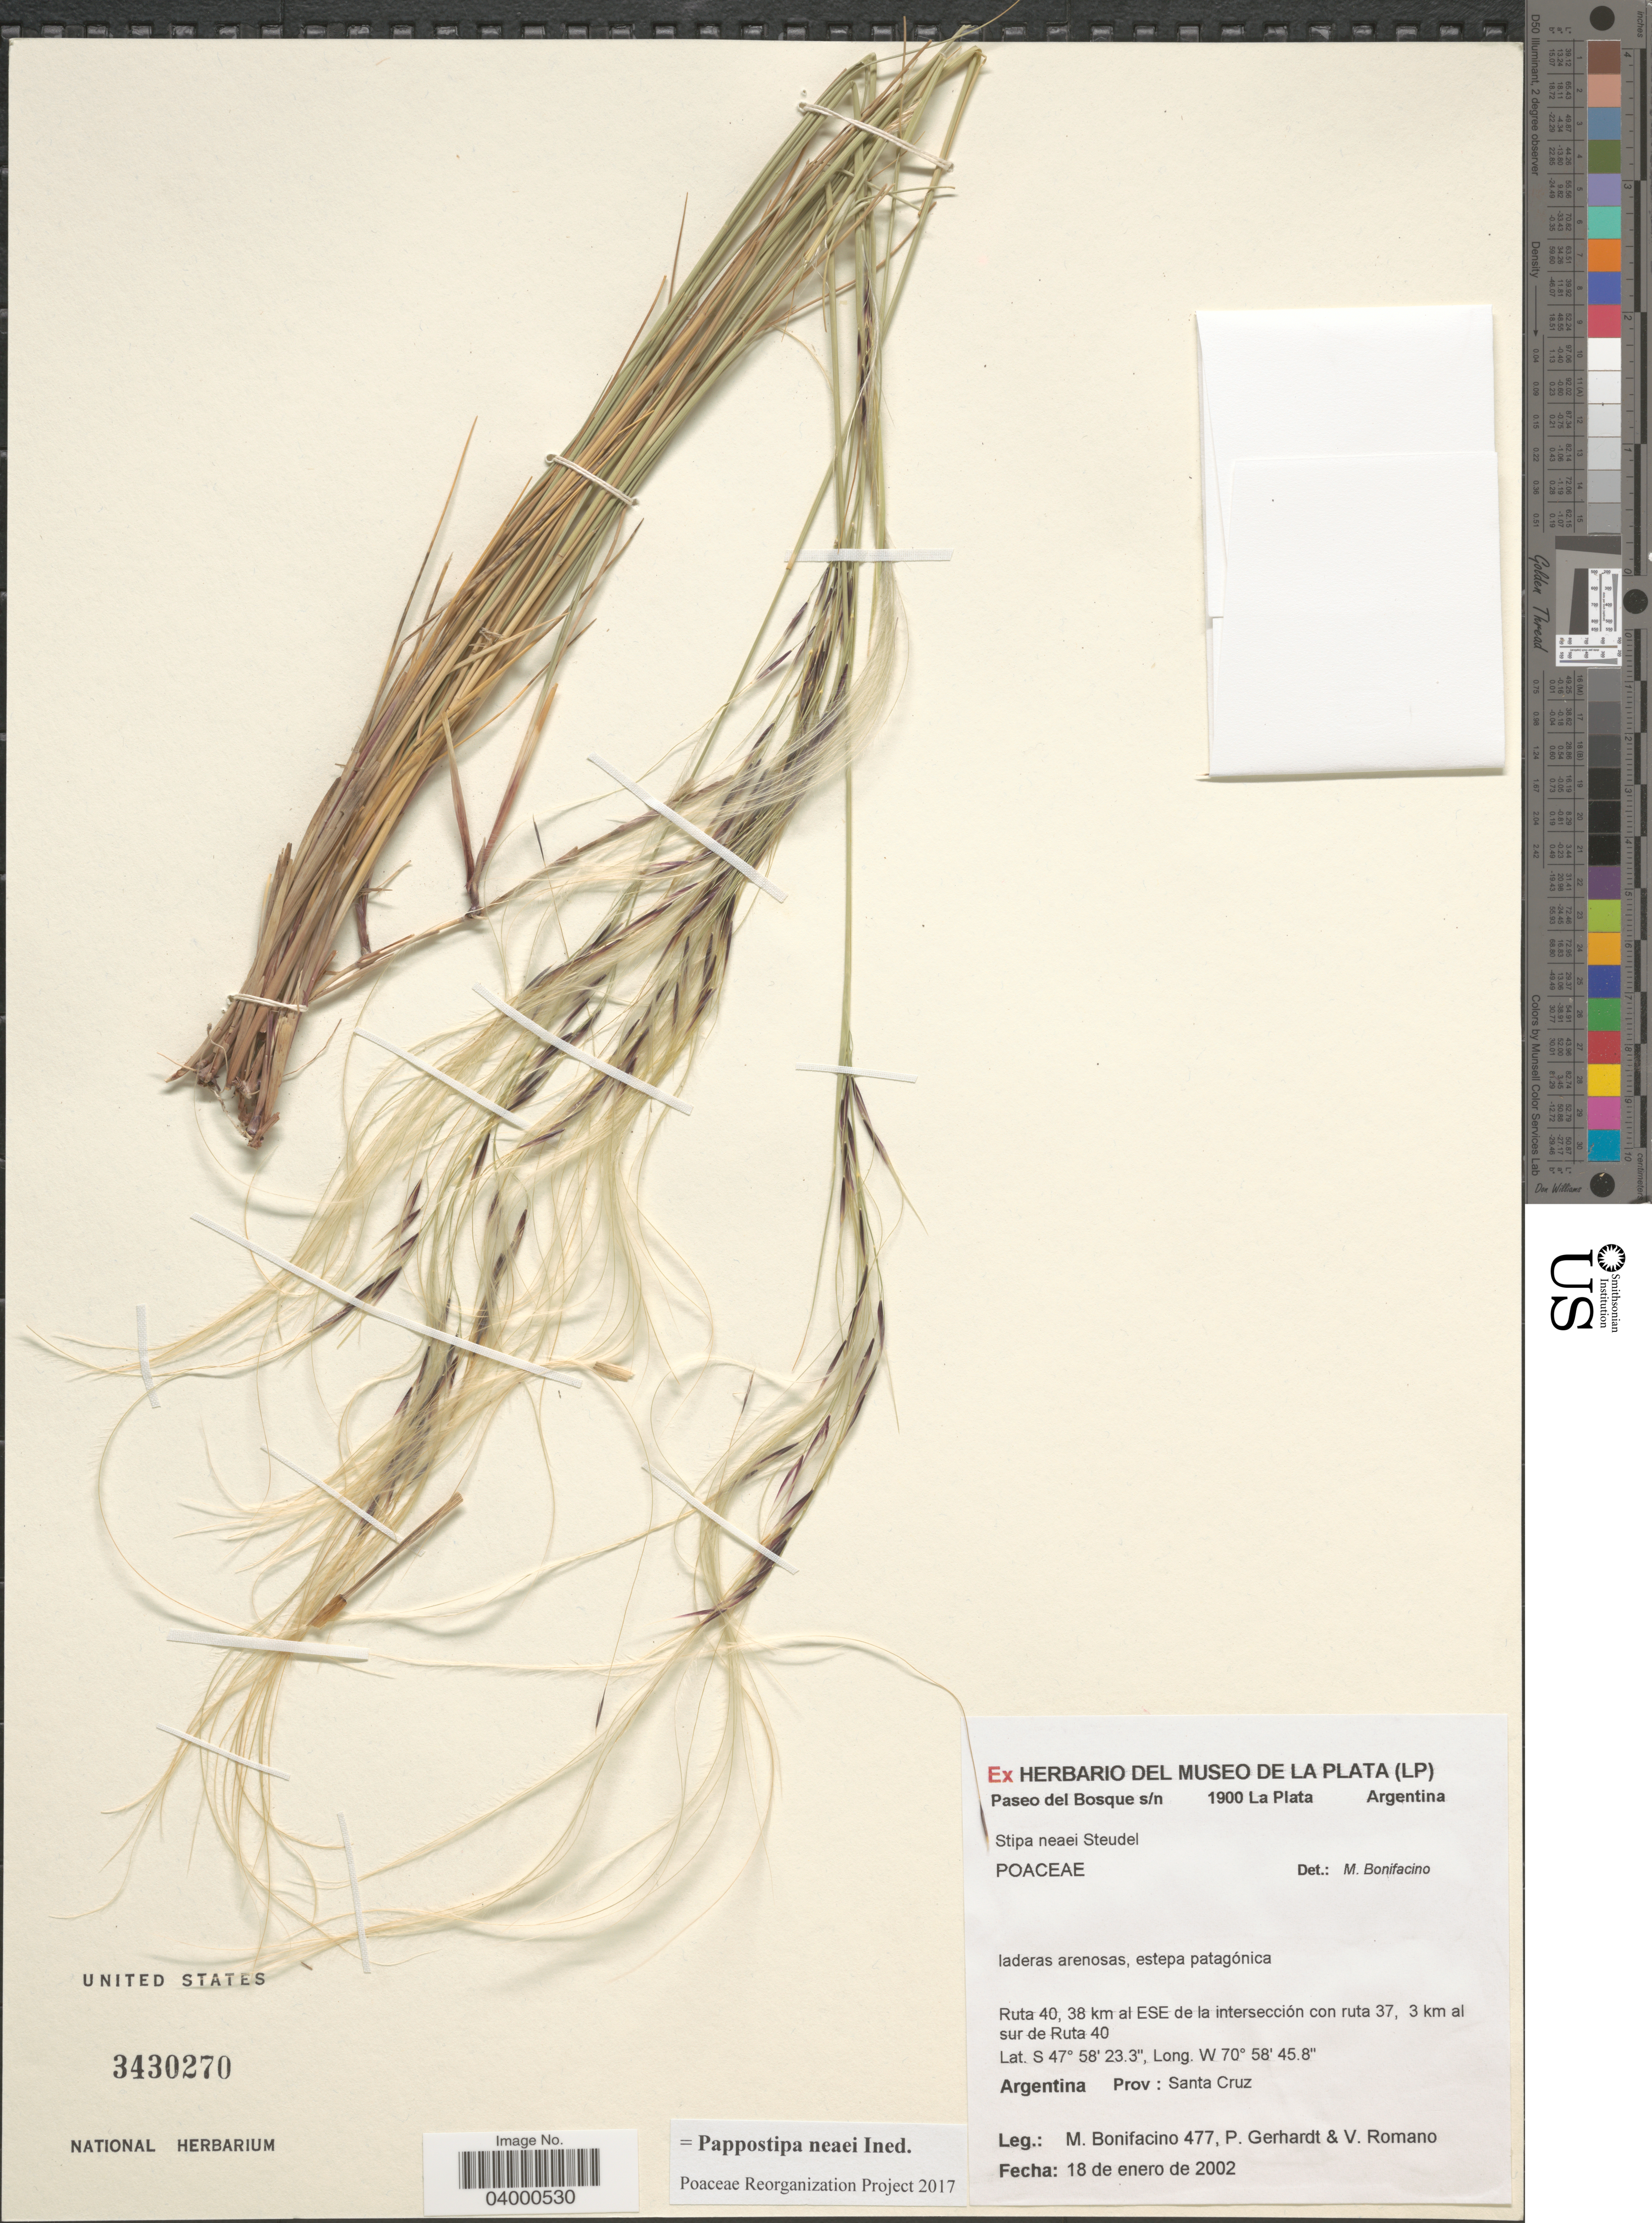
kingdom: Plantae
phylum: Tracheophyta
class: Liliopsida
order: Poales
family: Poaceae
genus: Pappostipa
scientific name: Pappostipa neaei ined.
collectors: M. Bonifacino, P. Gerhardt & V. Romano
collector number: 477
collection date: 2002-01-18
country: Argentina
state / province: Santa Cruz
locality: Ruta 40, 38 km al ESE de la intersección con ruta 37, 3 km al sur de Ruta 40.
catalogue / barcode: US 3430270